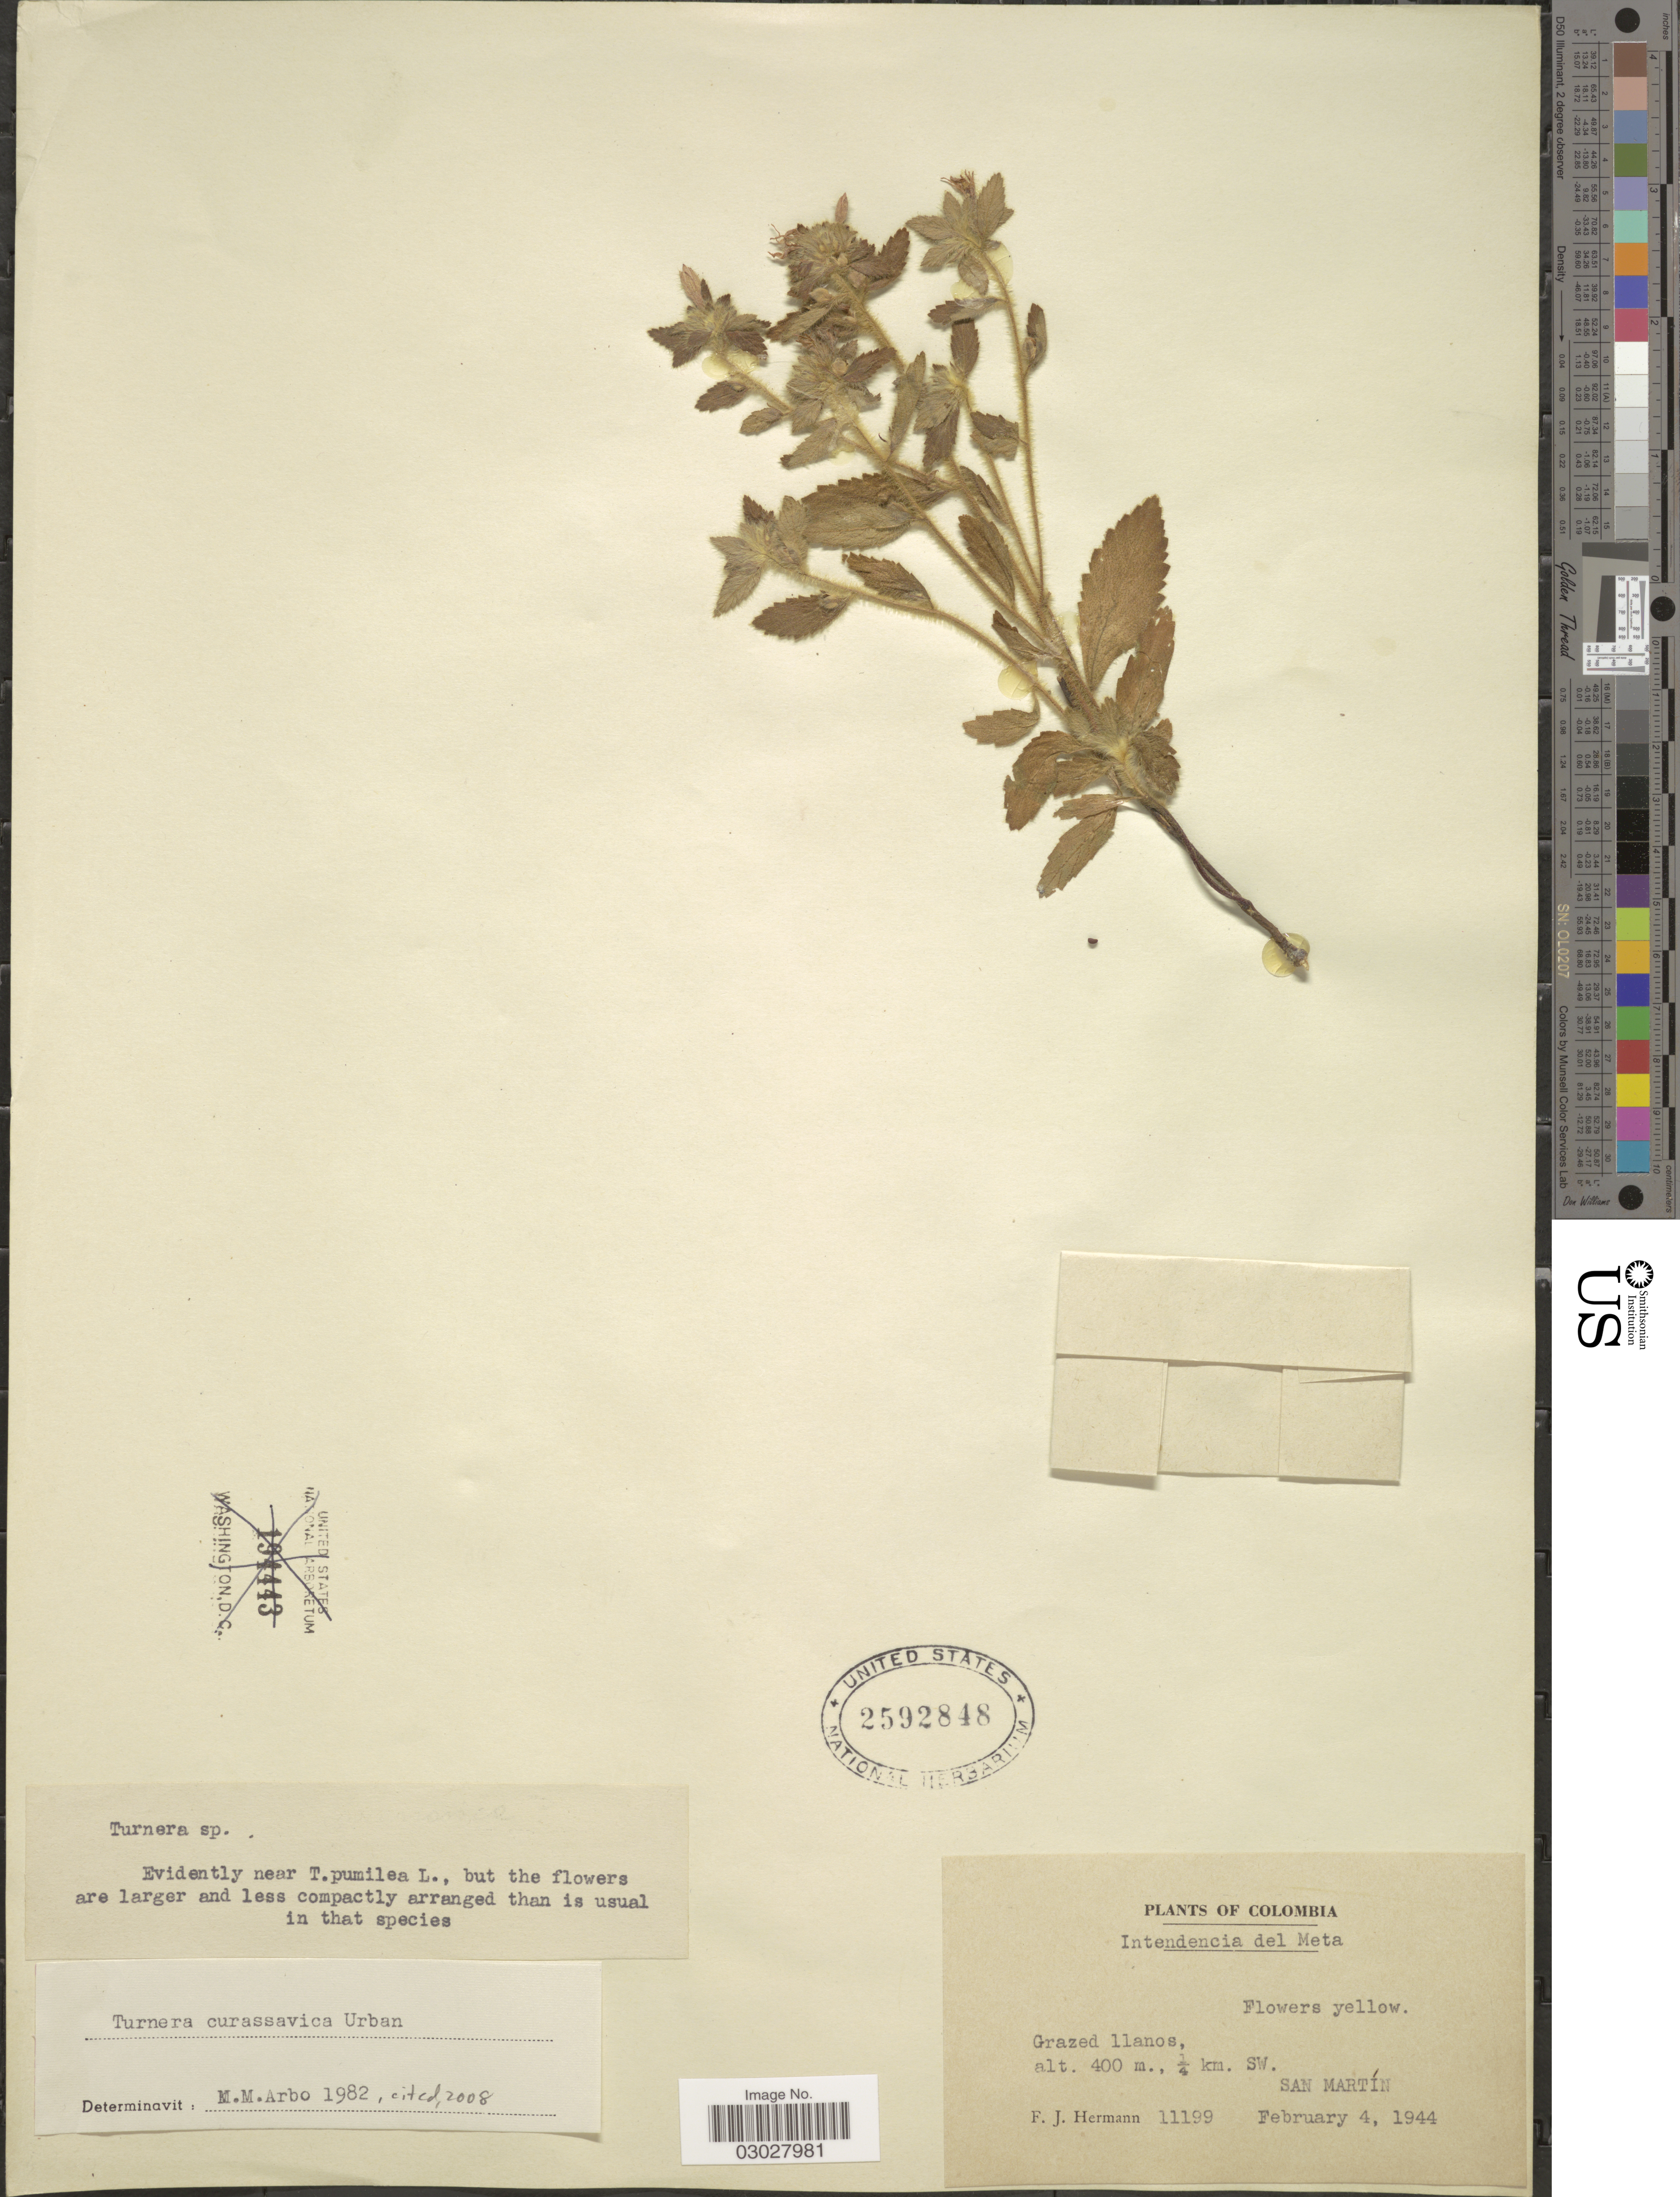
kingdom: Plantae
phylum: Tracheophyta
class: Magnoliopsida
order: Malpighiales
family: Turneraceae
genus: Turnera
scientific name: Turnera curassavica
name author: Urb.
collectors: F. J. Hermann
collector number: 11199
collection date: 1944-02-04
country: Colombia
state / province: Meta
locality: Intendencia del Meta. Grazed llanos, ¼ km. SW. San Martín.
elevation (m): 400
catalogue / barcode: US 2592848